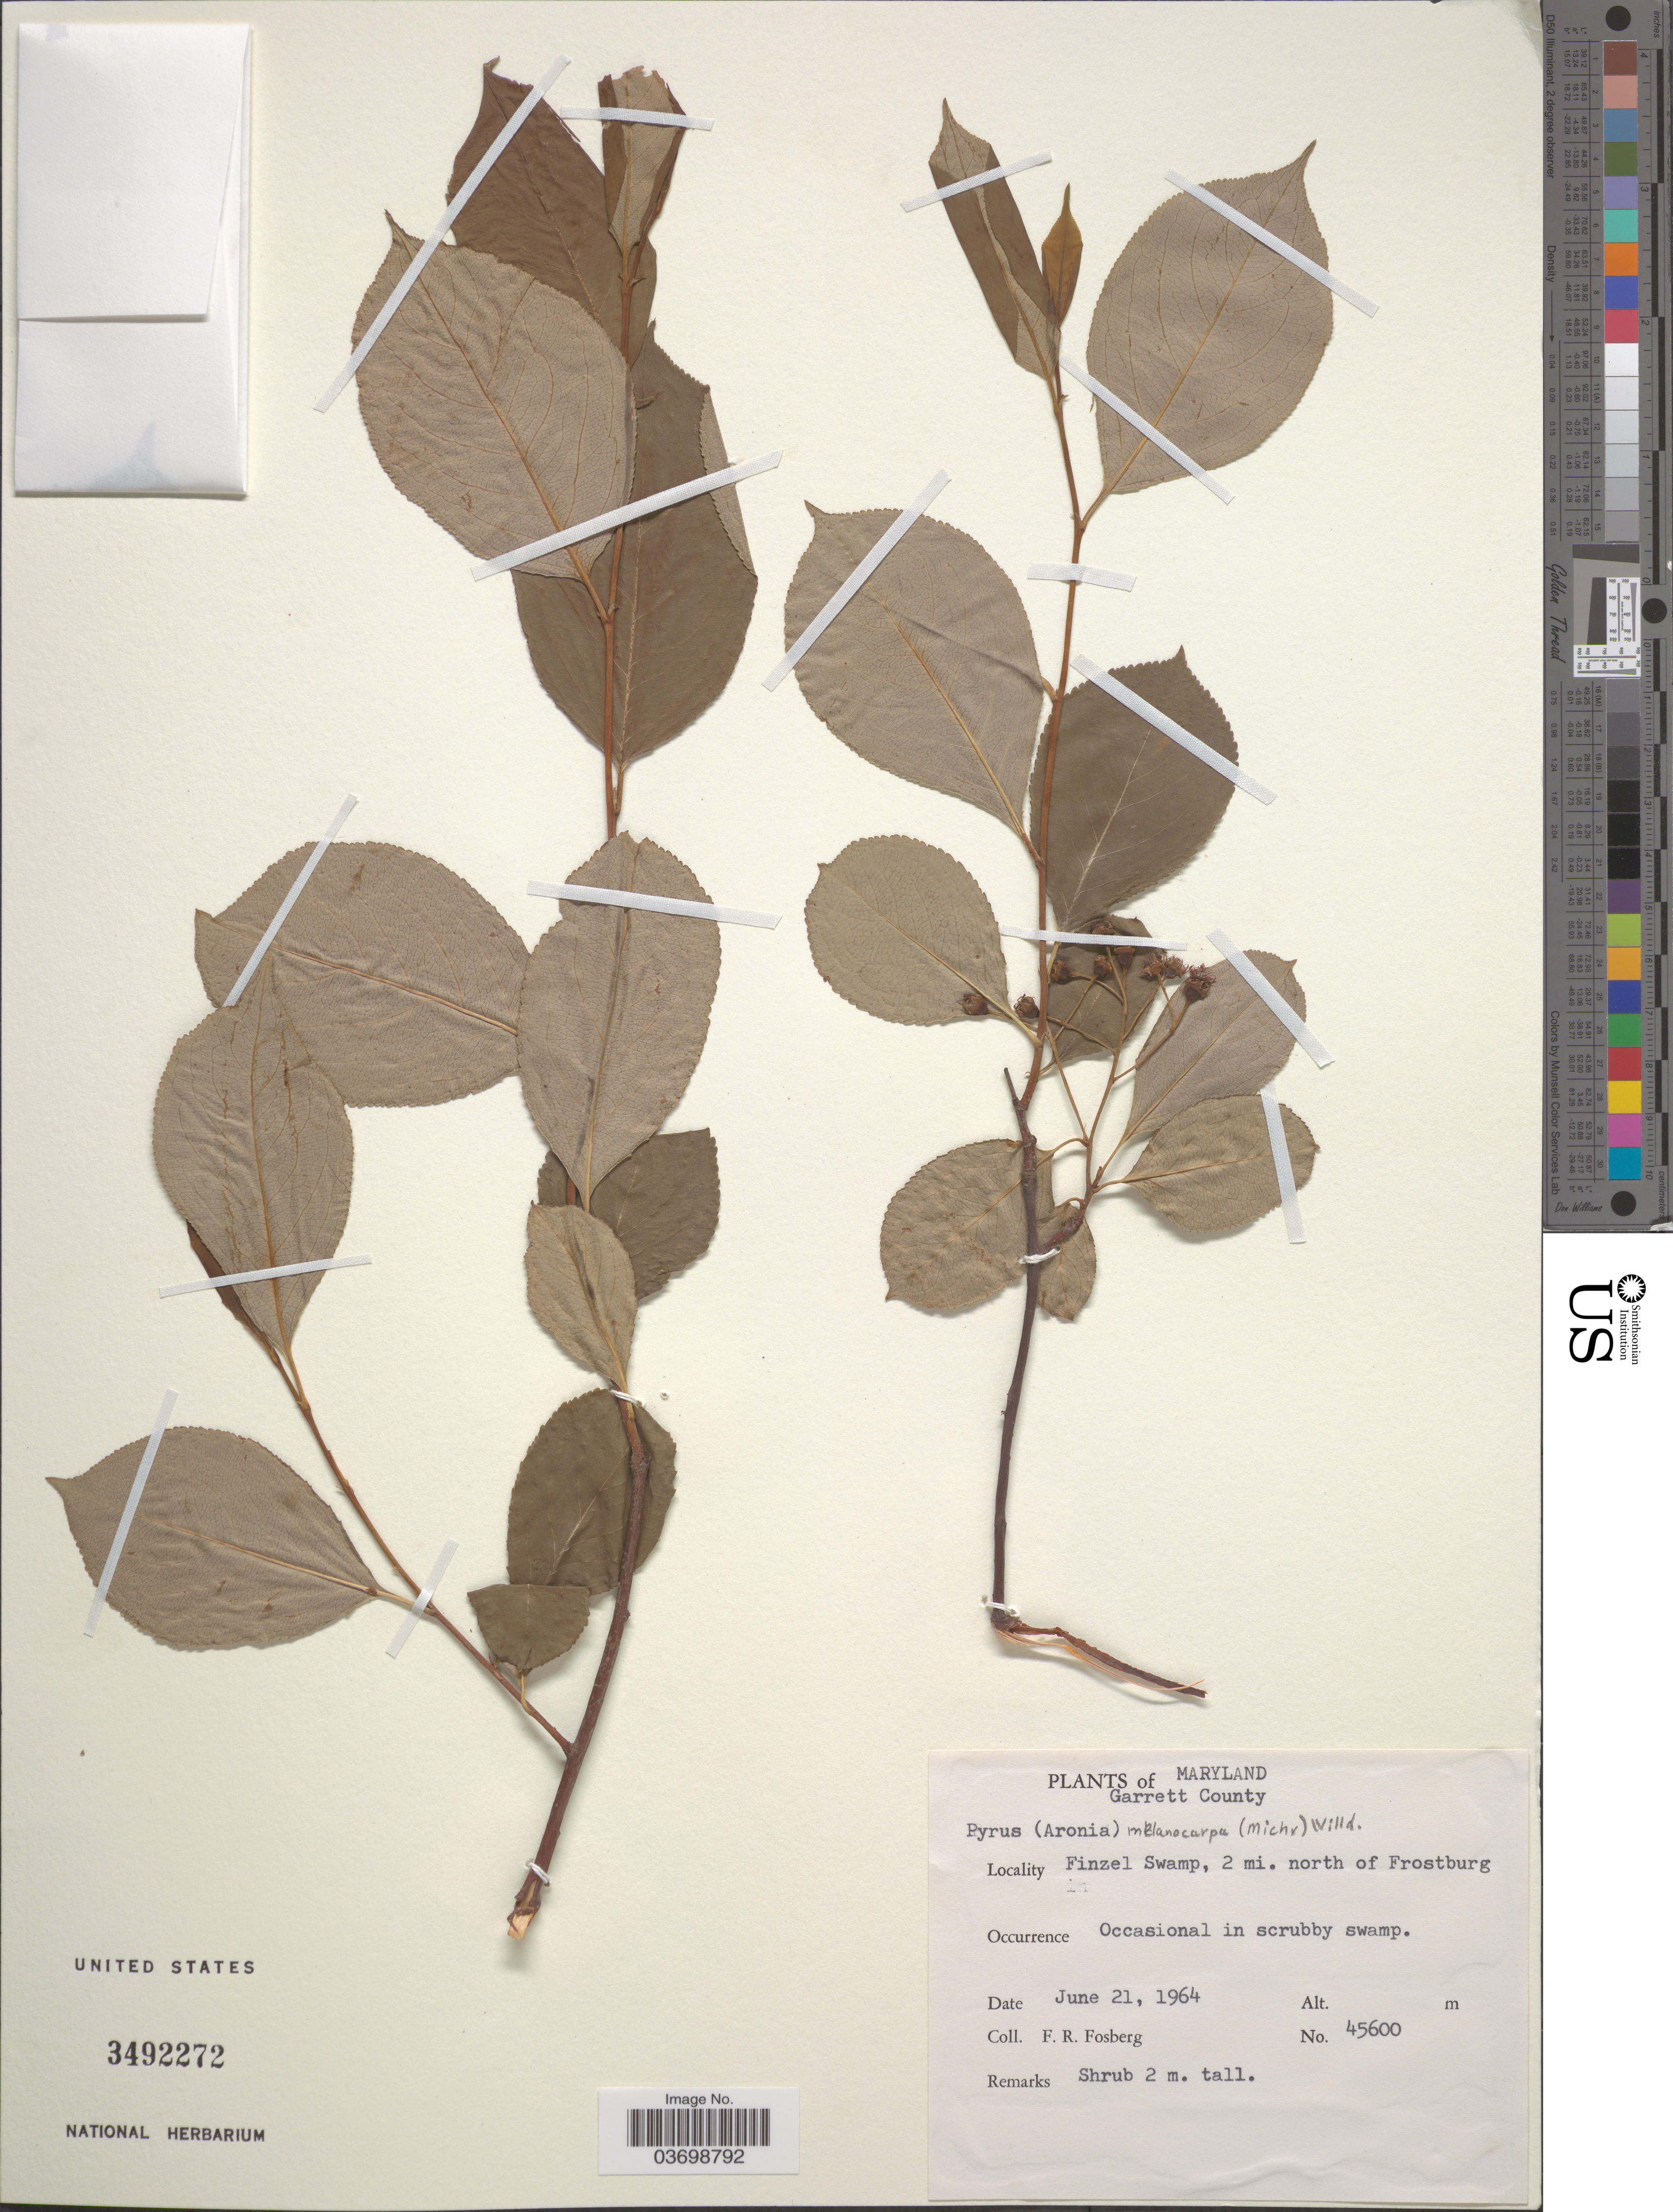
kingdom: Plantae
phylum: Tracheophyta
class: Magnoliopsida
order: Rosales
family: Rosaceae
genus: Aronia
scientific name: Aronia melanocarpa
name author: (Michx.) Elliott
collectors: F. R. Fosberg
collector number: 45600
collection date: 1964-06-21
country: United States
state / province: Maryland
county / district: Garrett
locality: Garrett County. Finzel Swamp, 2 mi. north of Frostburg.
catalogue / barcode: US 3492272